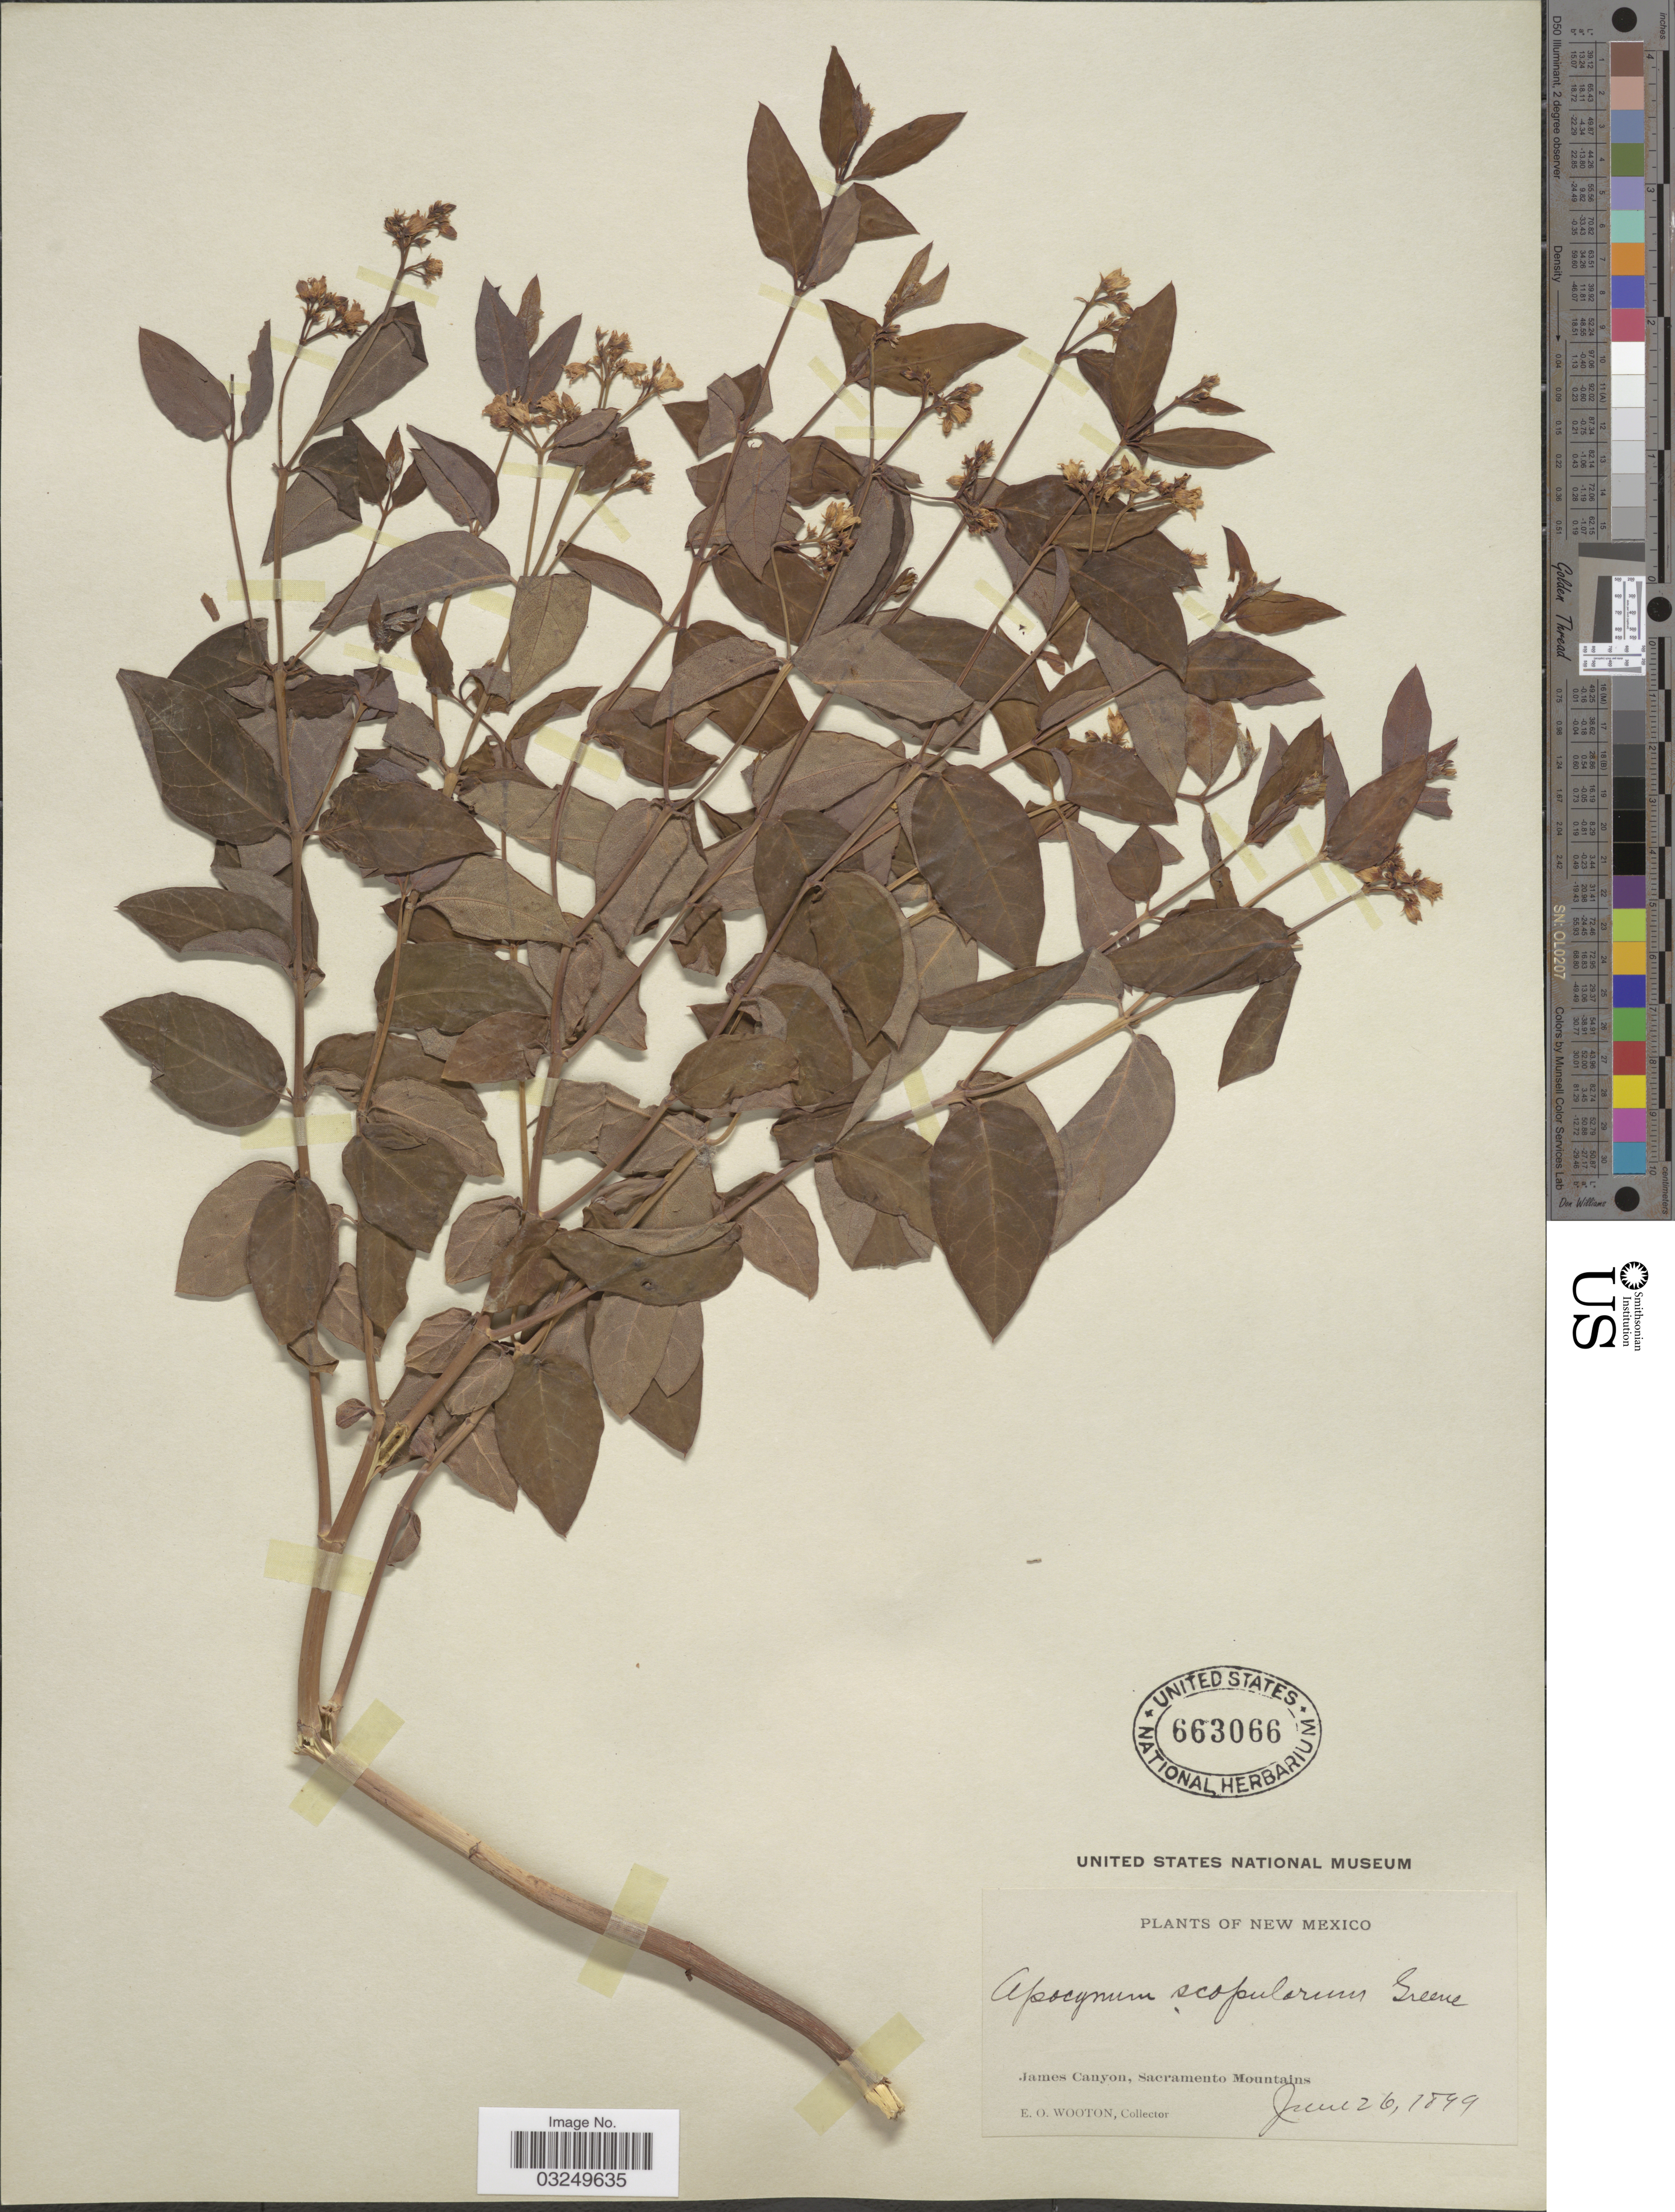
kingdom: Plantae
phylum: Tracheophyta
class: Magnoliopsida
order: Gentianales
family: Apocynaceae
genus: Apocynum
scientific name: Apocynum androsaemifolium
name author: L.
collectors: E. O. Wooton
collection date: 1899-06-26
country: United States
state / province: New Mexico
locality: James Canyon, Sacramento Mountains.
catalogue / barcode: US 663066